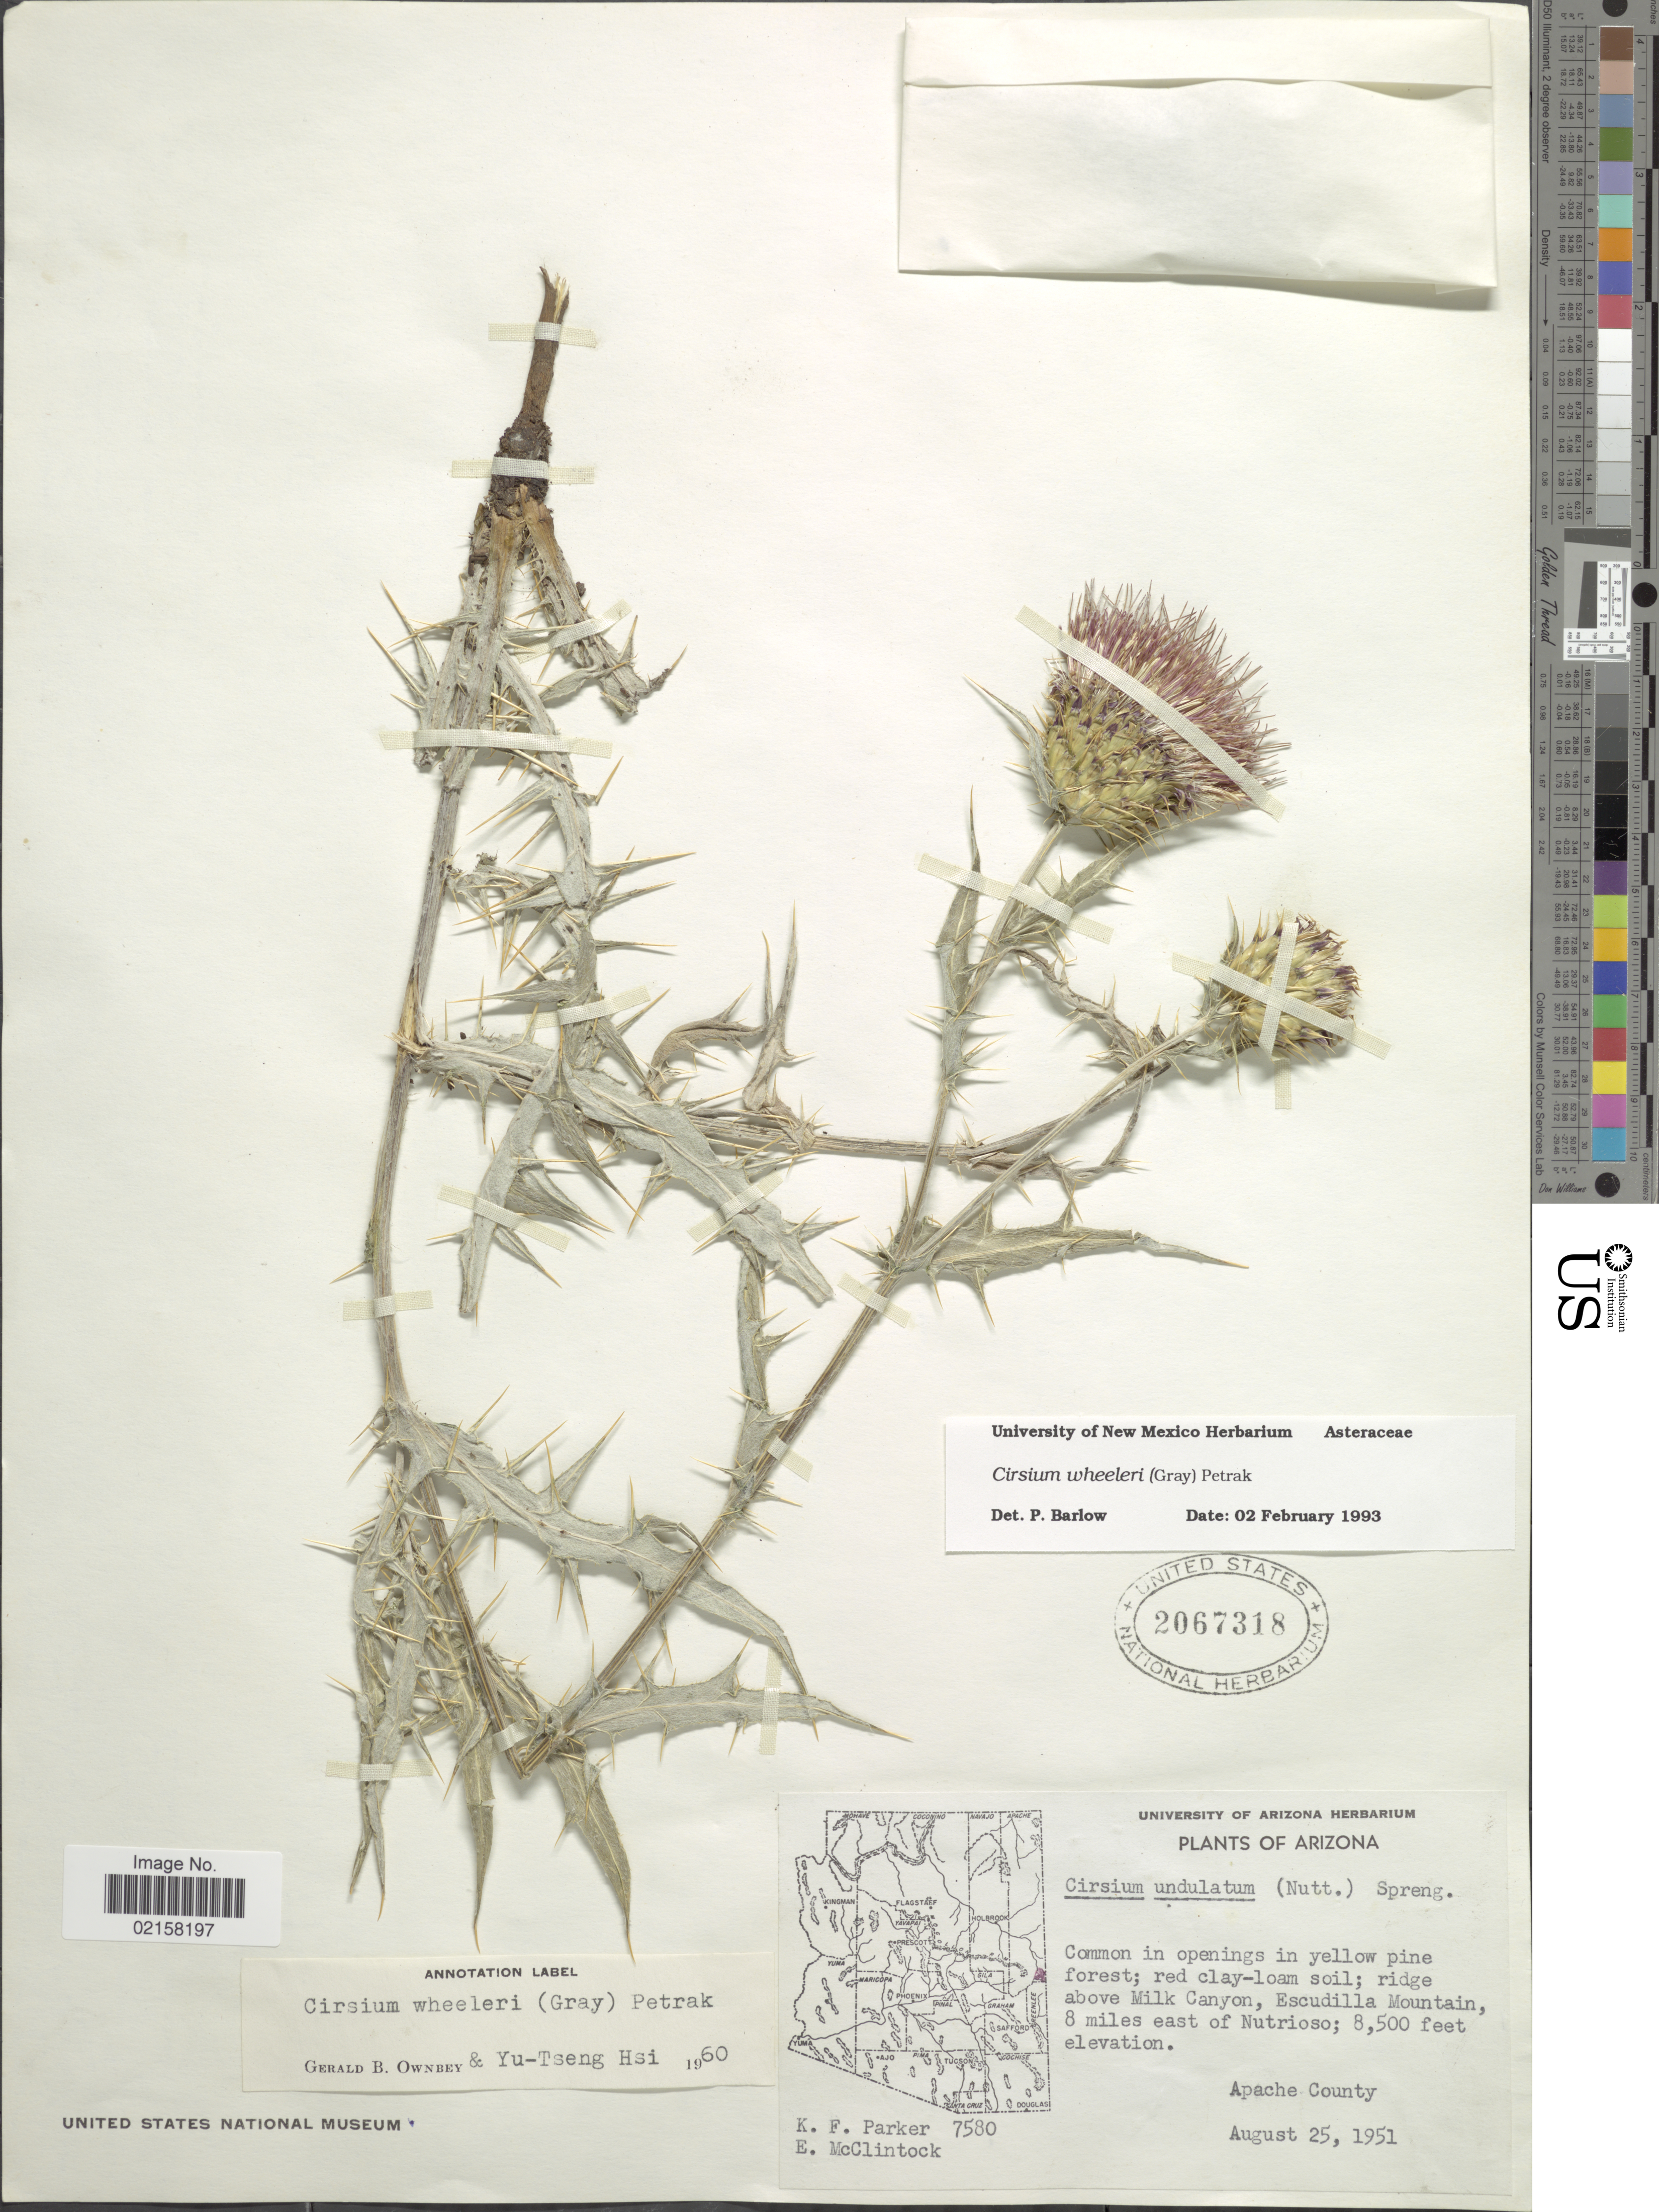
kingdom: Plantae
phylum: Tracheophyta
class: Magnoliopsida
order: Asterales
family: Asteraceae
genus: Cirsium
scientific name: Cirsium wheeleri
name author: (A. Gray) Petr.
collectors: K. F. Parker & E. McClintock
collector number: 7580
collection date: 1951-08-25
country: United States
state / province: Arizona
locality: Ridge above Milk Canyon, Escudilla Mountain, 8 miles east of Nutrioso, Apache County.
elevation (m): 2591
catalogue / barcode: US 2067318